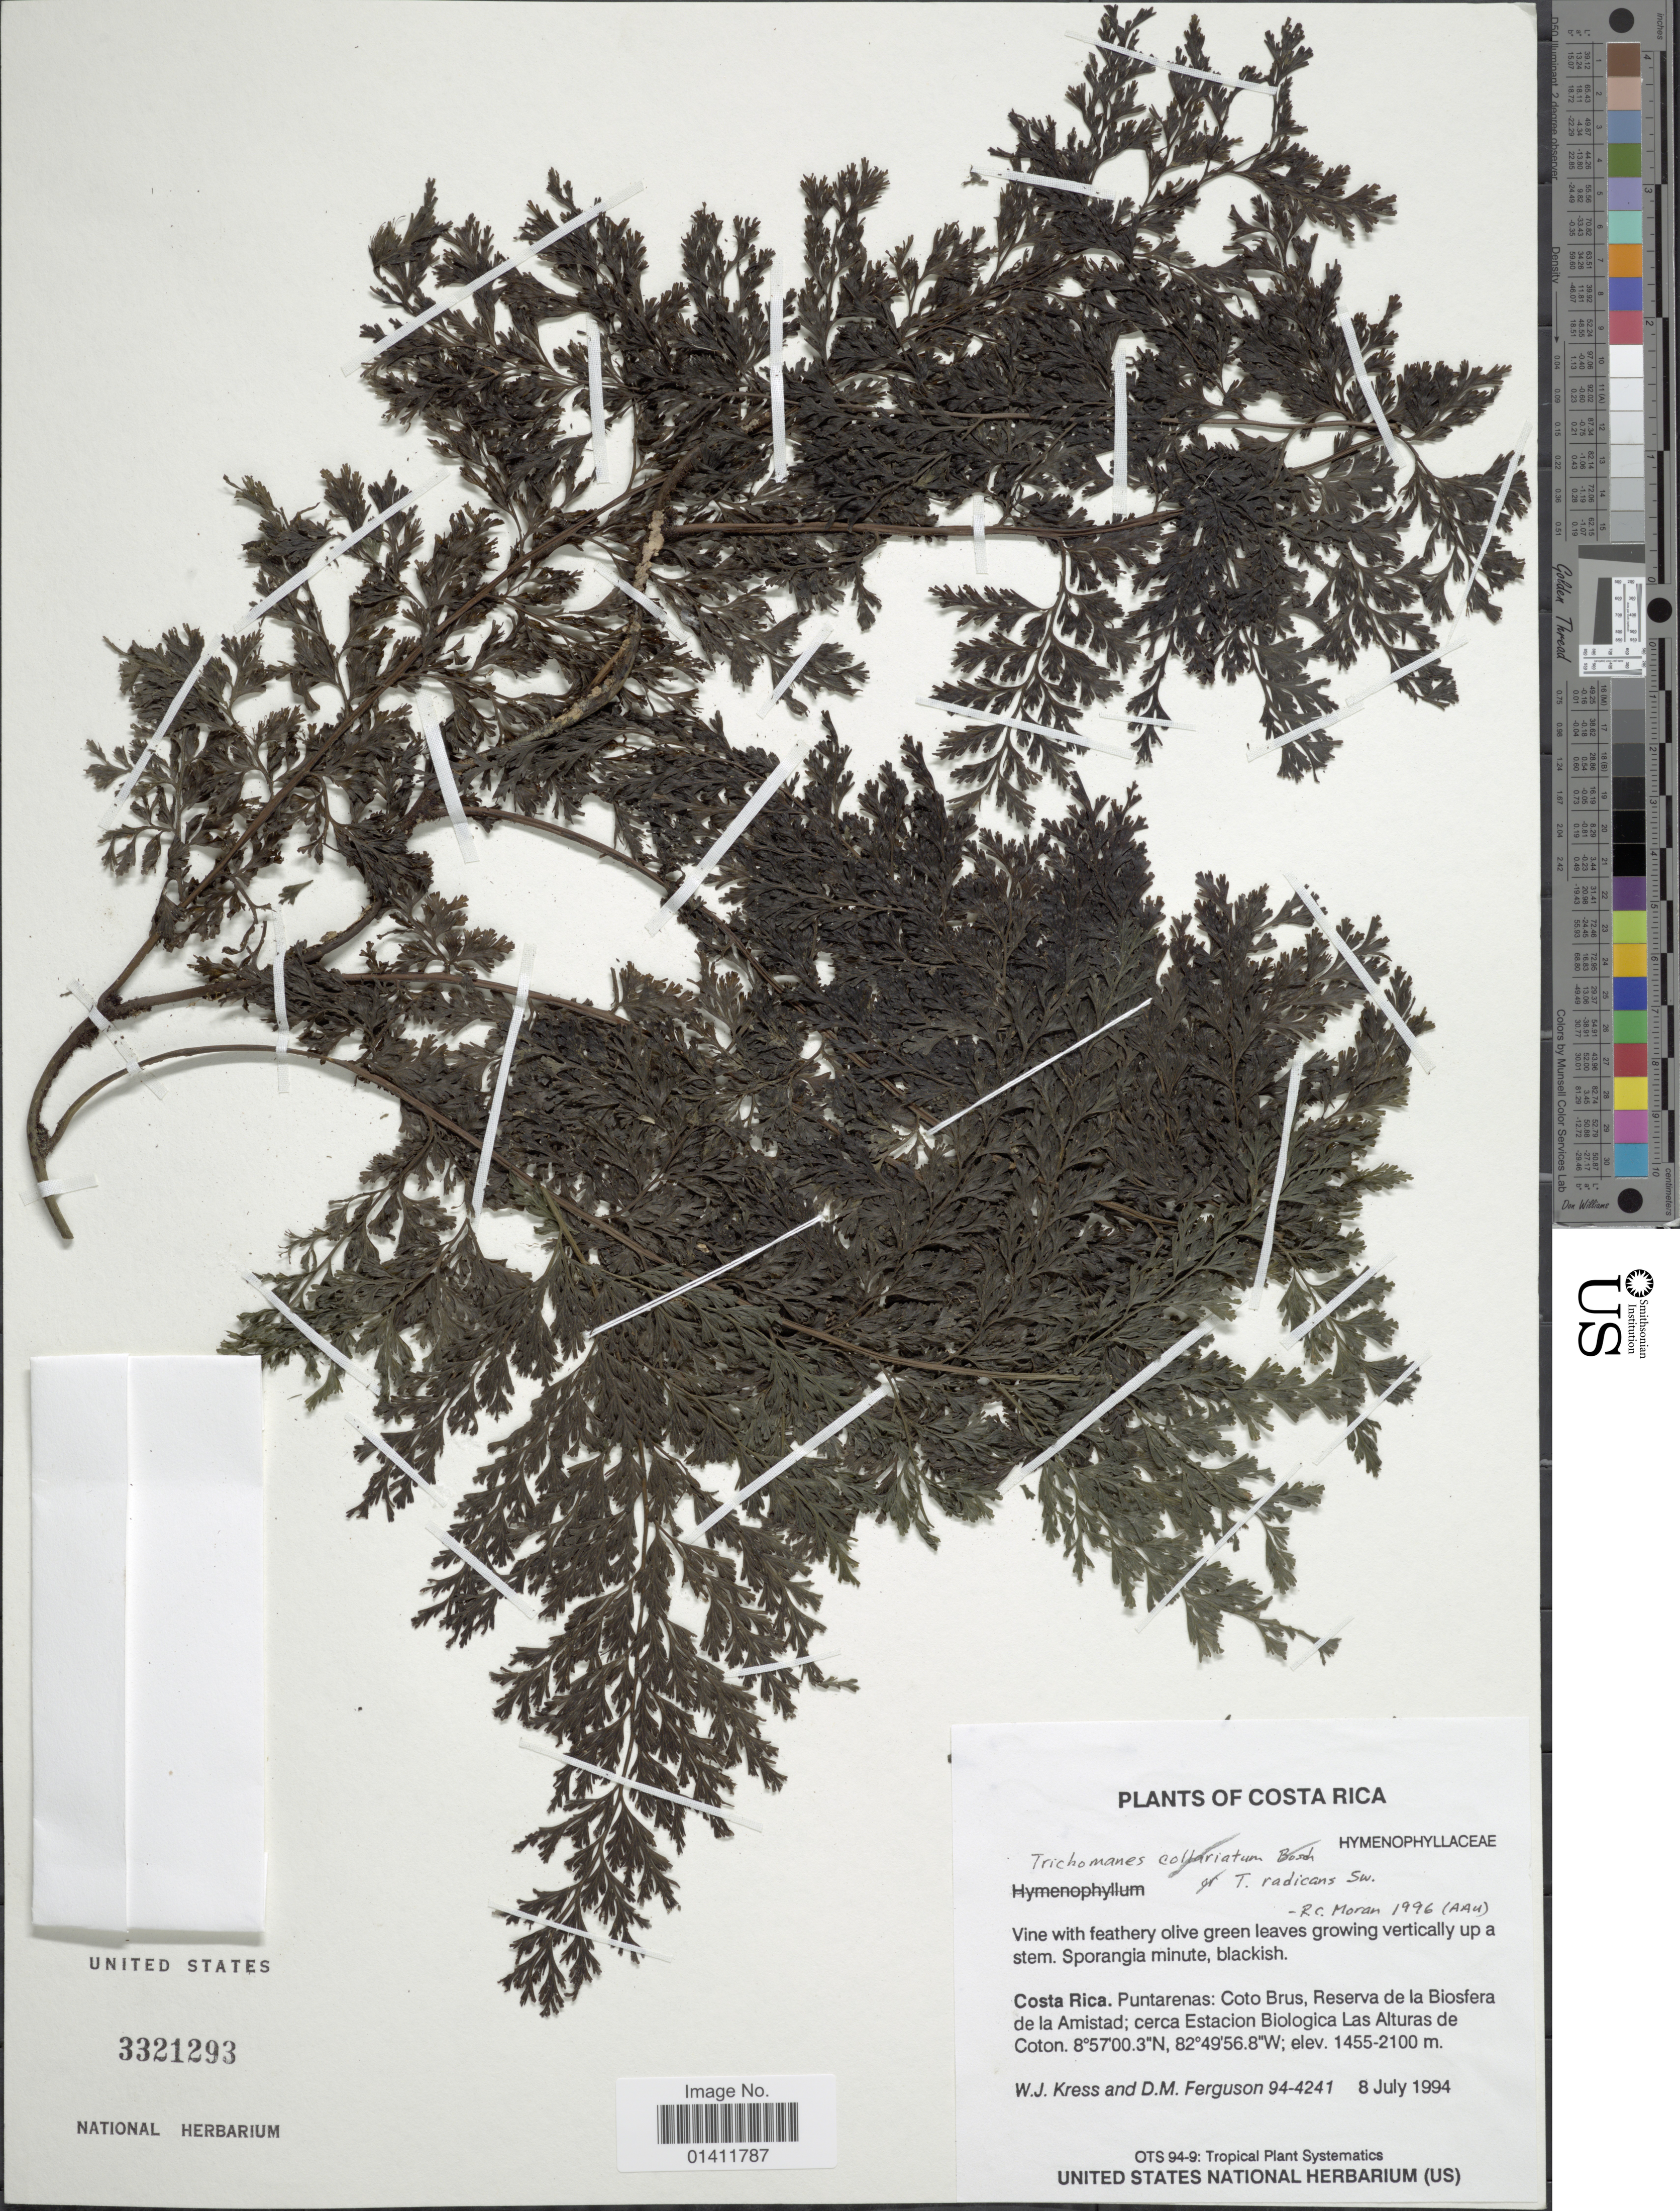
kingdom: Plantae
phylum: Tracheophyta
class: Polypodiopsida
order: Hymenophyllales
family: Hymenophyllaceae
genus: Vandenboschia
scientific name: Vandenboschia radicans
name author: (Sw.) Copel.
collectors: W. J. Kress & D. M. Ferguson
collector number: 94-4241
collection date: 1994-07-08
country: Costa Rica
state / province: Puntarenas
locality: Coto Brus, Reserva de la Biosfera de la Amistad; cerca Estacion Biological Las Alturas de Coton.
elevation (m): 1455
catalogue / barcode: US 3321293